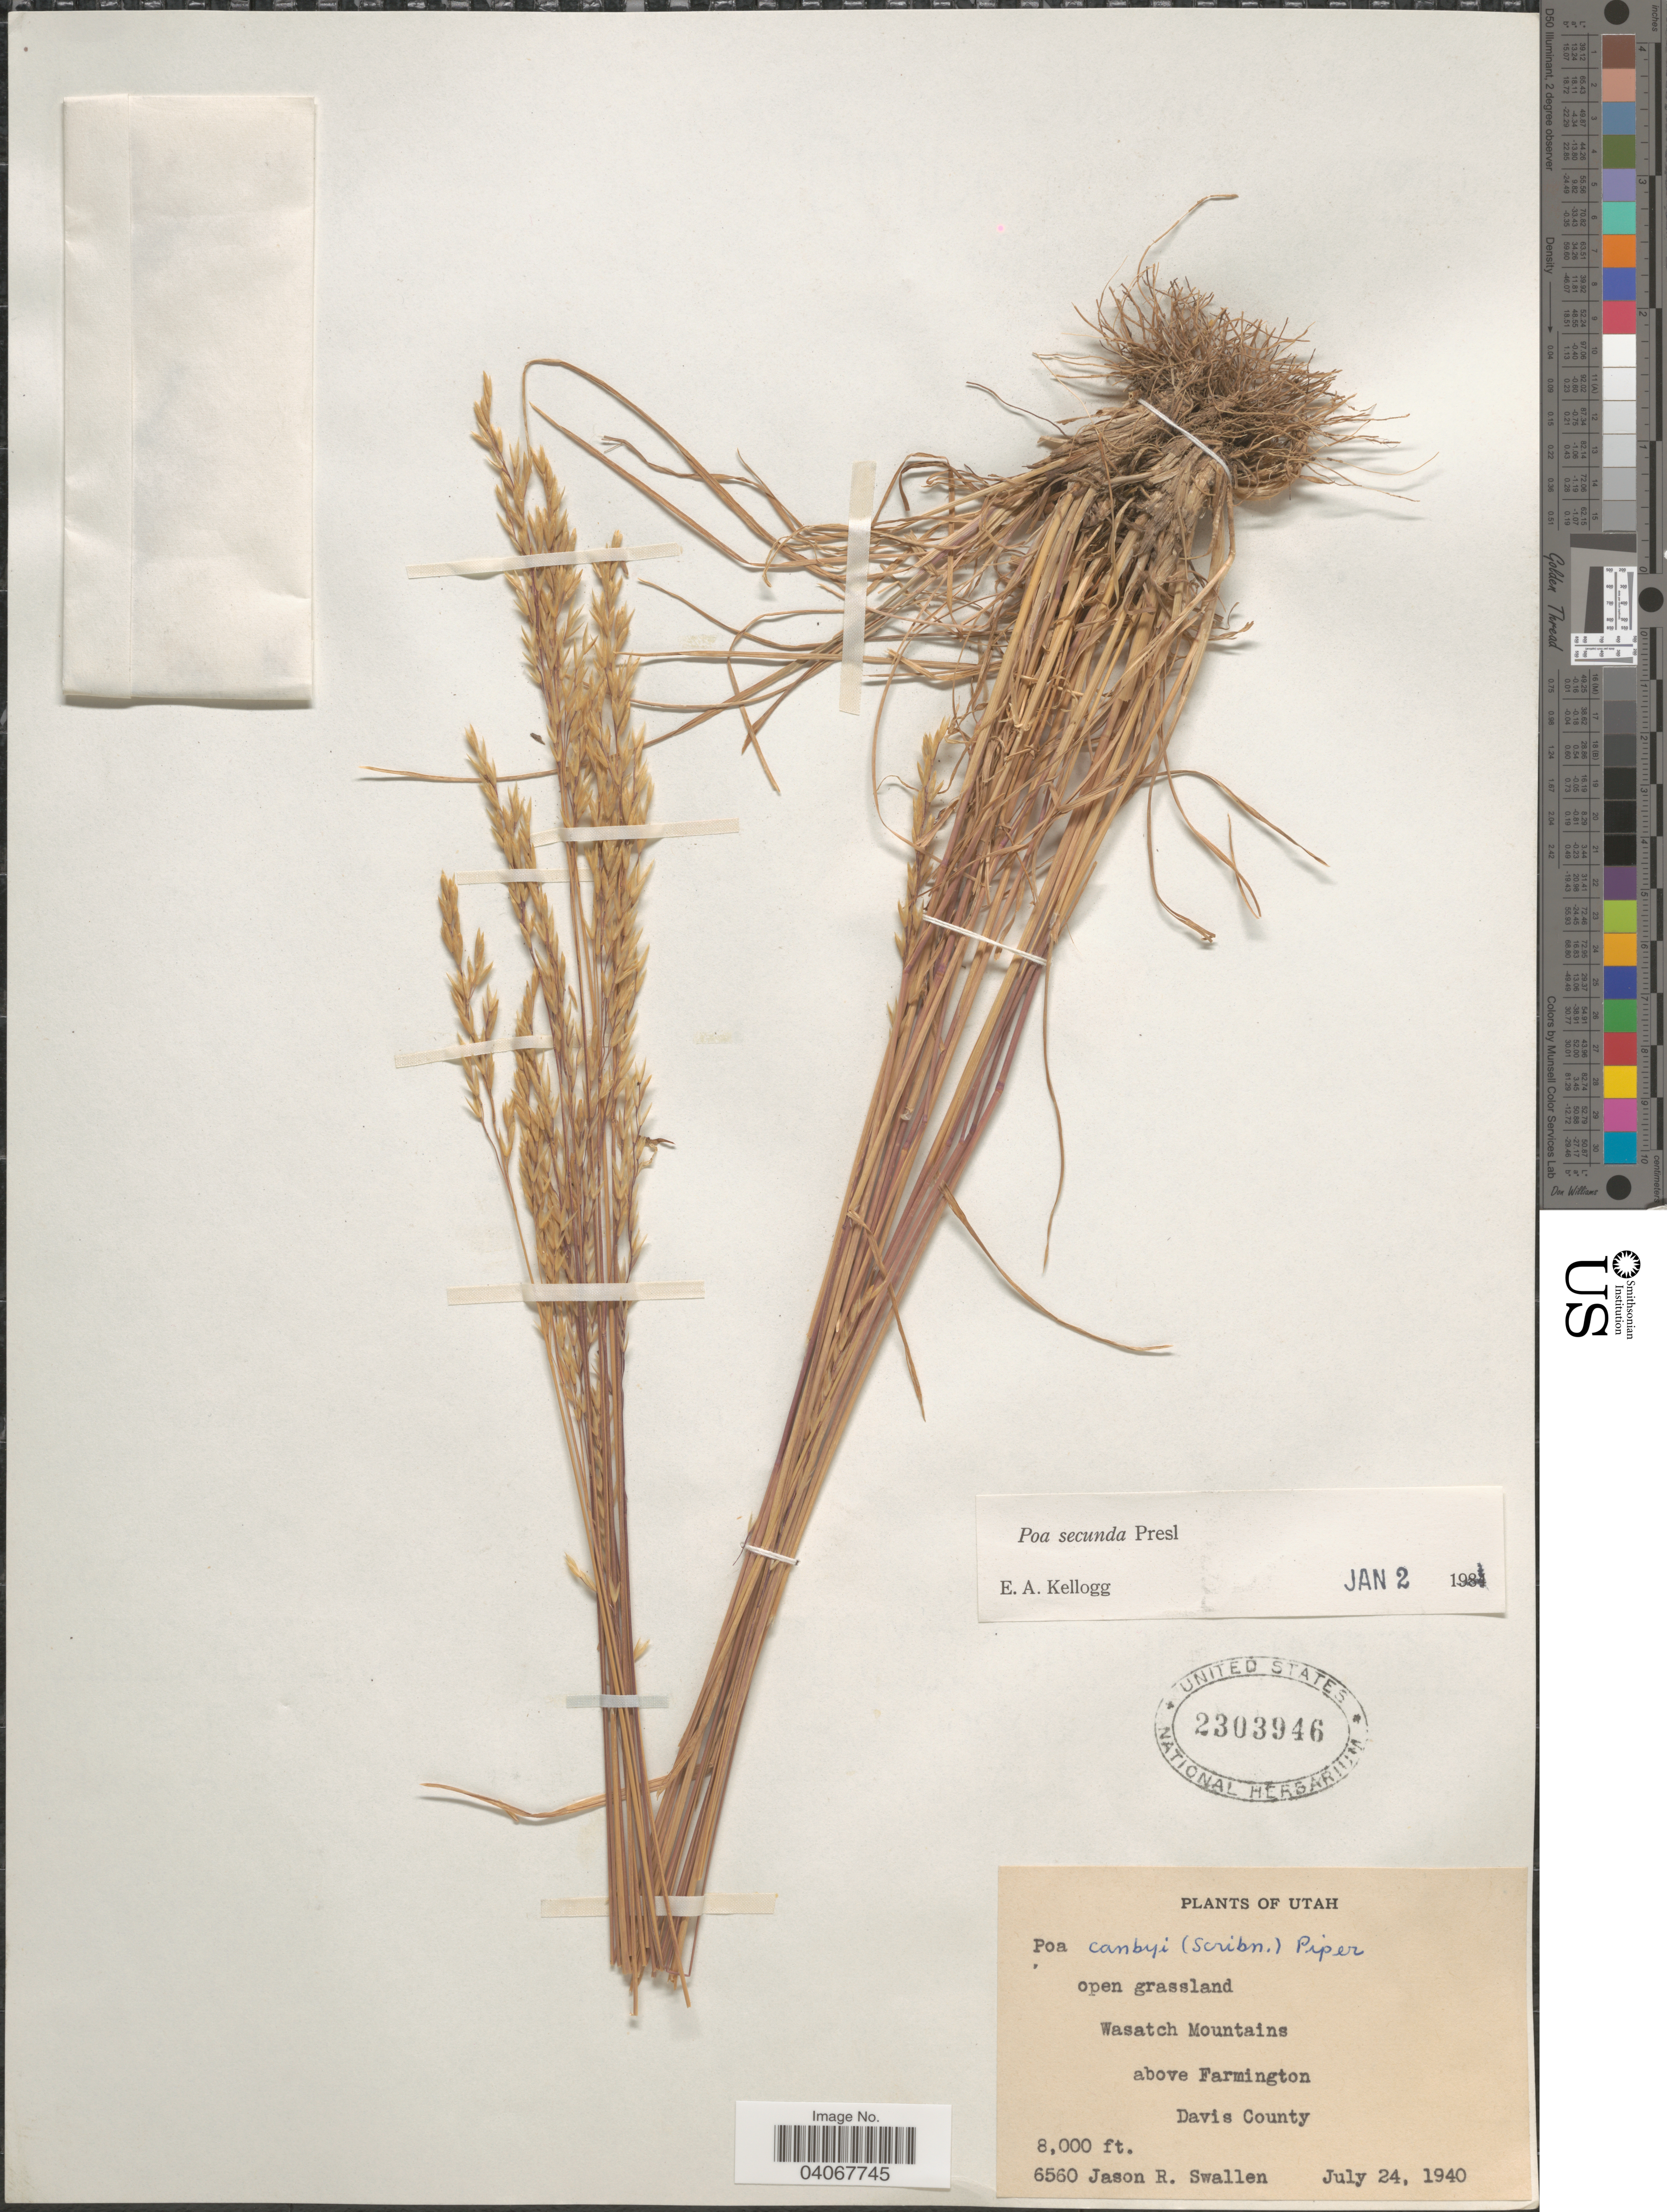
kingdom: Plantae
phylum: Tracheophyta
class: Liliopsida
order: Poales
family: Poaceae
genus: Poa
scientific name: Poa secunda subsp. secunda var. secunda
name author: J. Presl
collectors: J. R. Swallen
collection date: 1940-07-24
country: United States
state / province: Utah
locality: Open grassland Wasatch Mountains above Farmington. Davis County.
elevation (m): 2438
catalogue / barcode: US 2303946